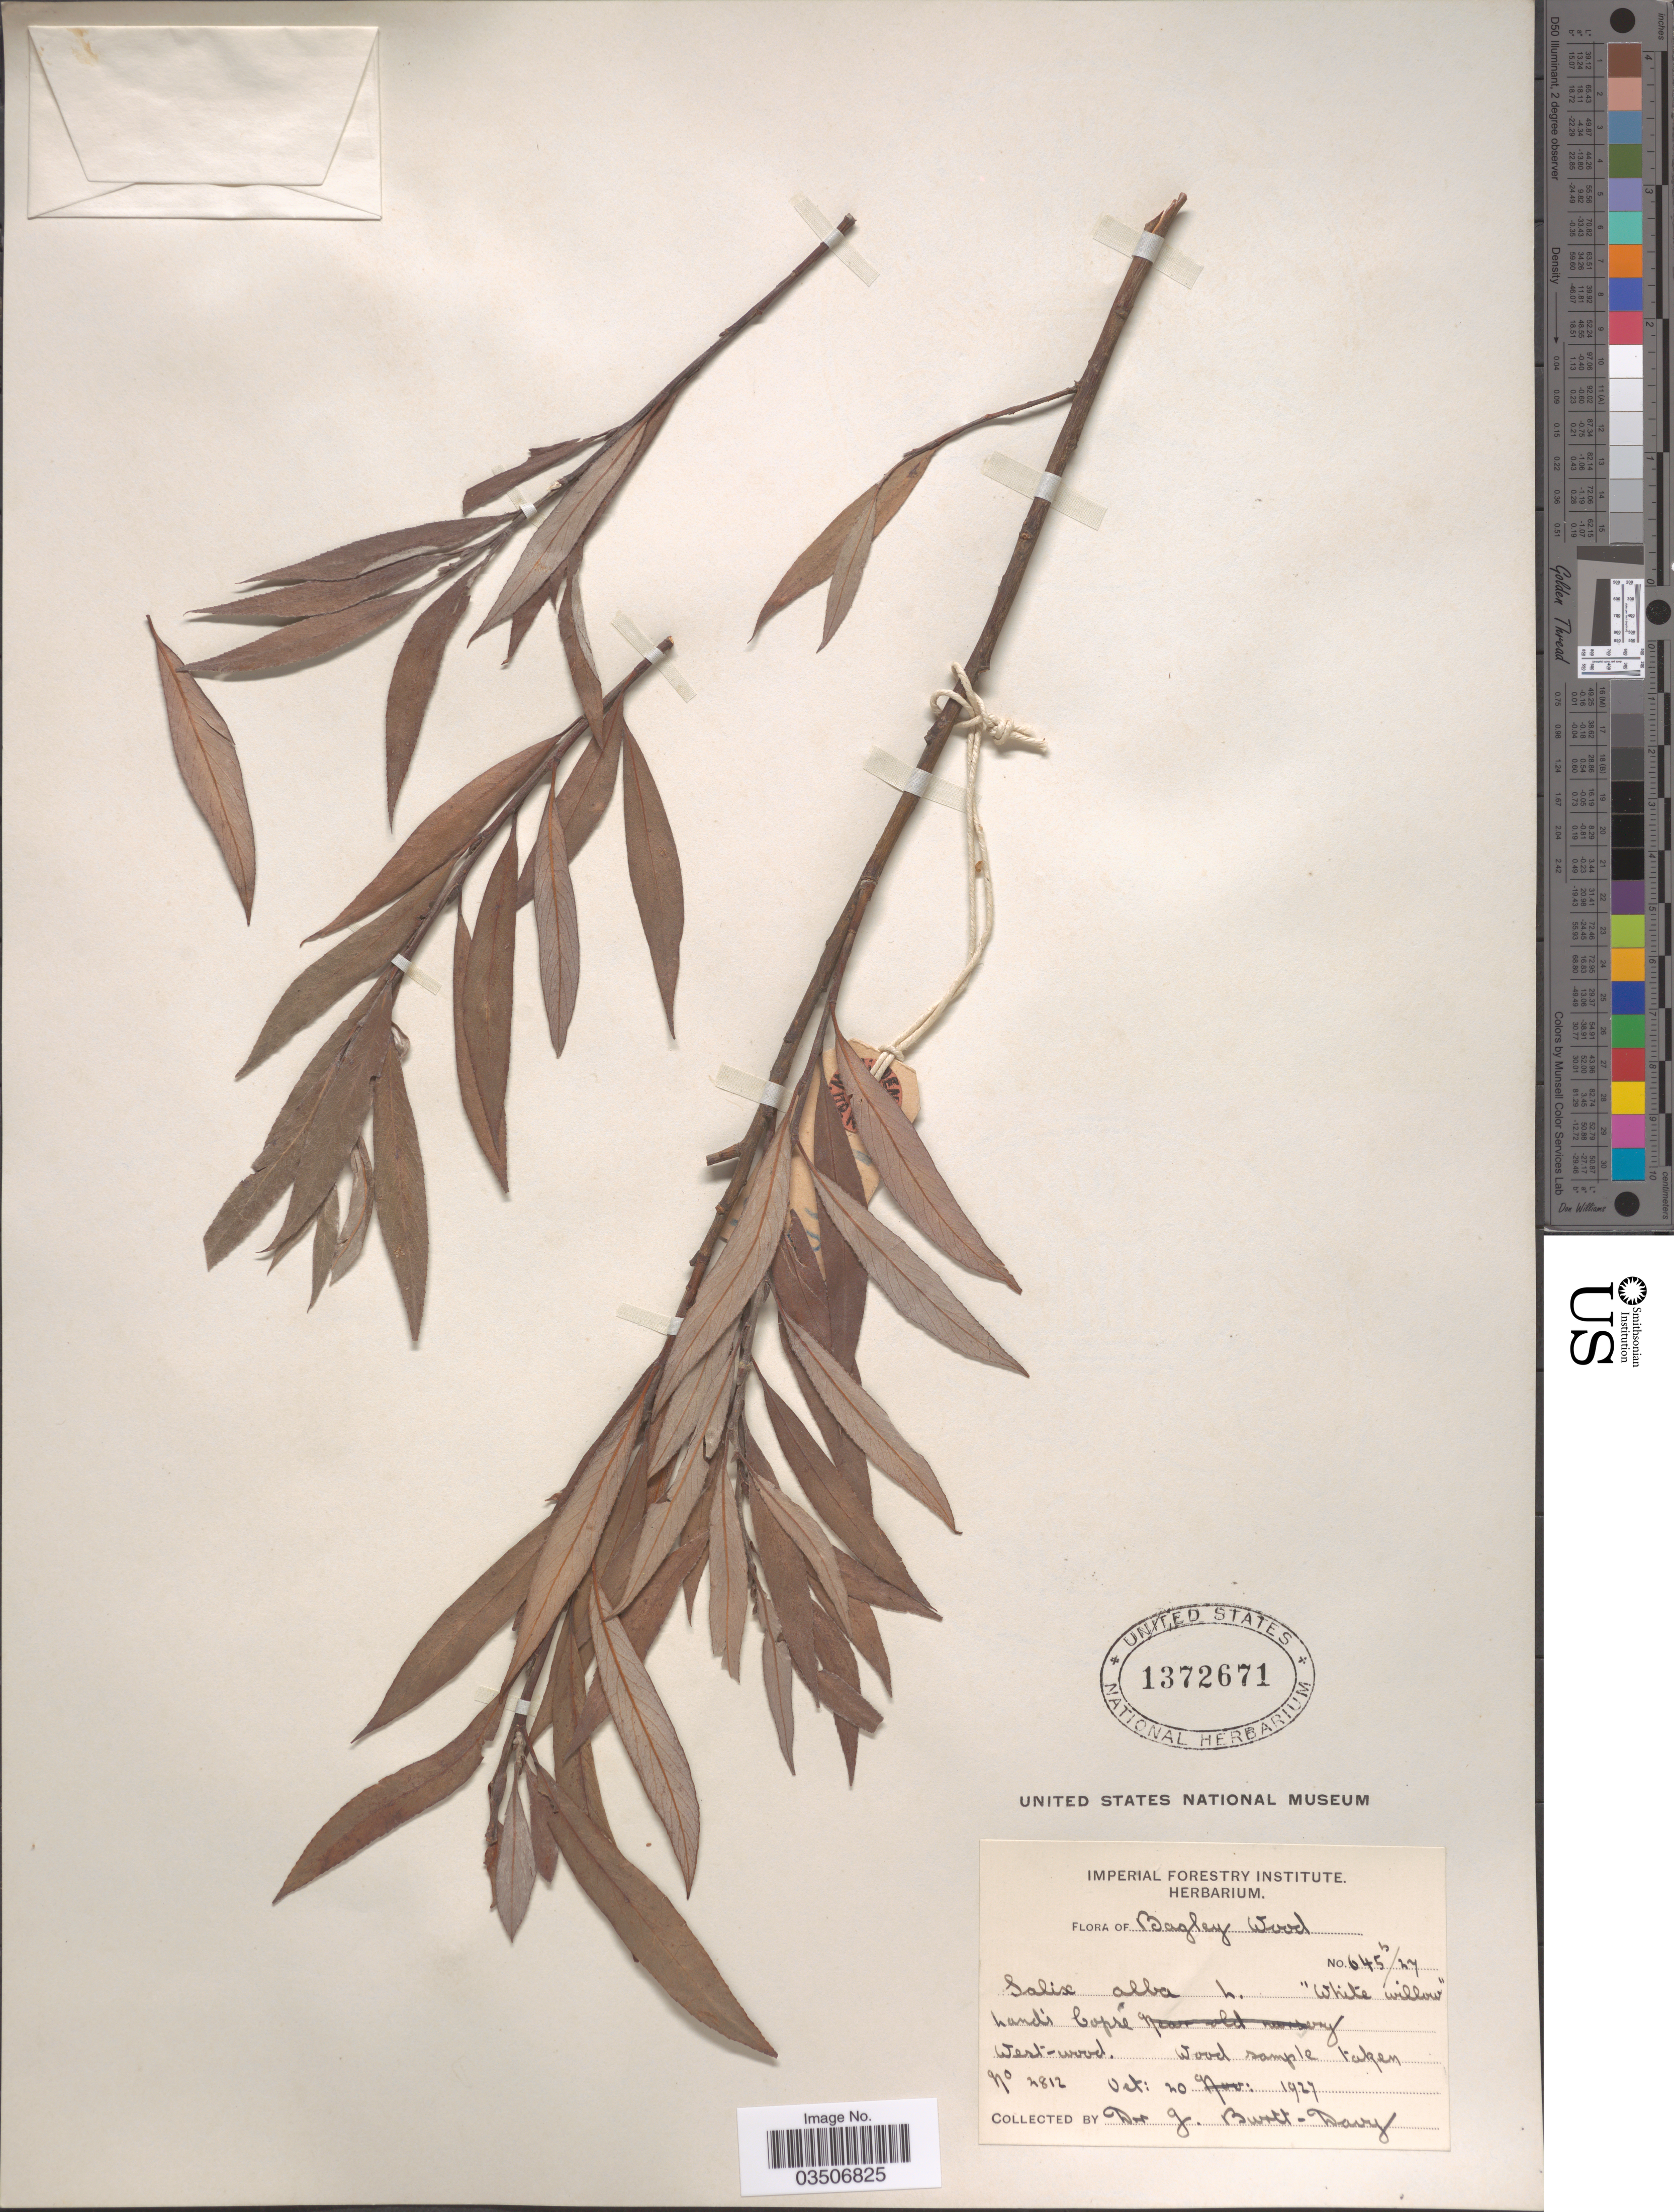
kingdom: Plantae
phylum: Tracheophyta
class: Magnoliopsida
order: Malpighiales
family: Salicaceae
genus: Salix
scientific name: Salix alba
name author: L.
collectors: J. Burtt Davy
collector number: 645b/27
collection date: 1927-10-20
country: United Kingdom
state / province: England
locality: Bagley Wood. West-wood.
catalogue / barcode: US 1372671